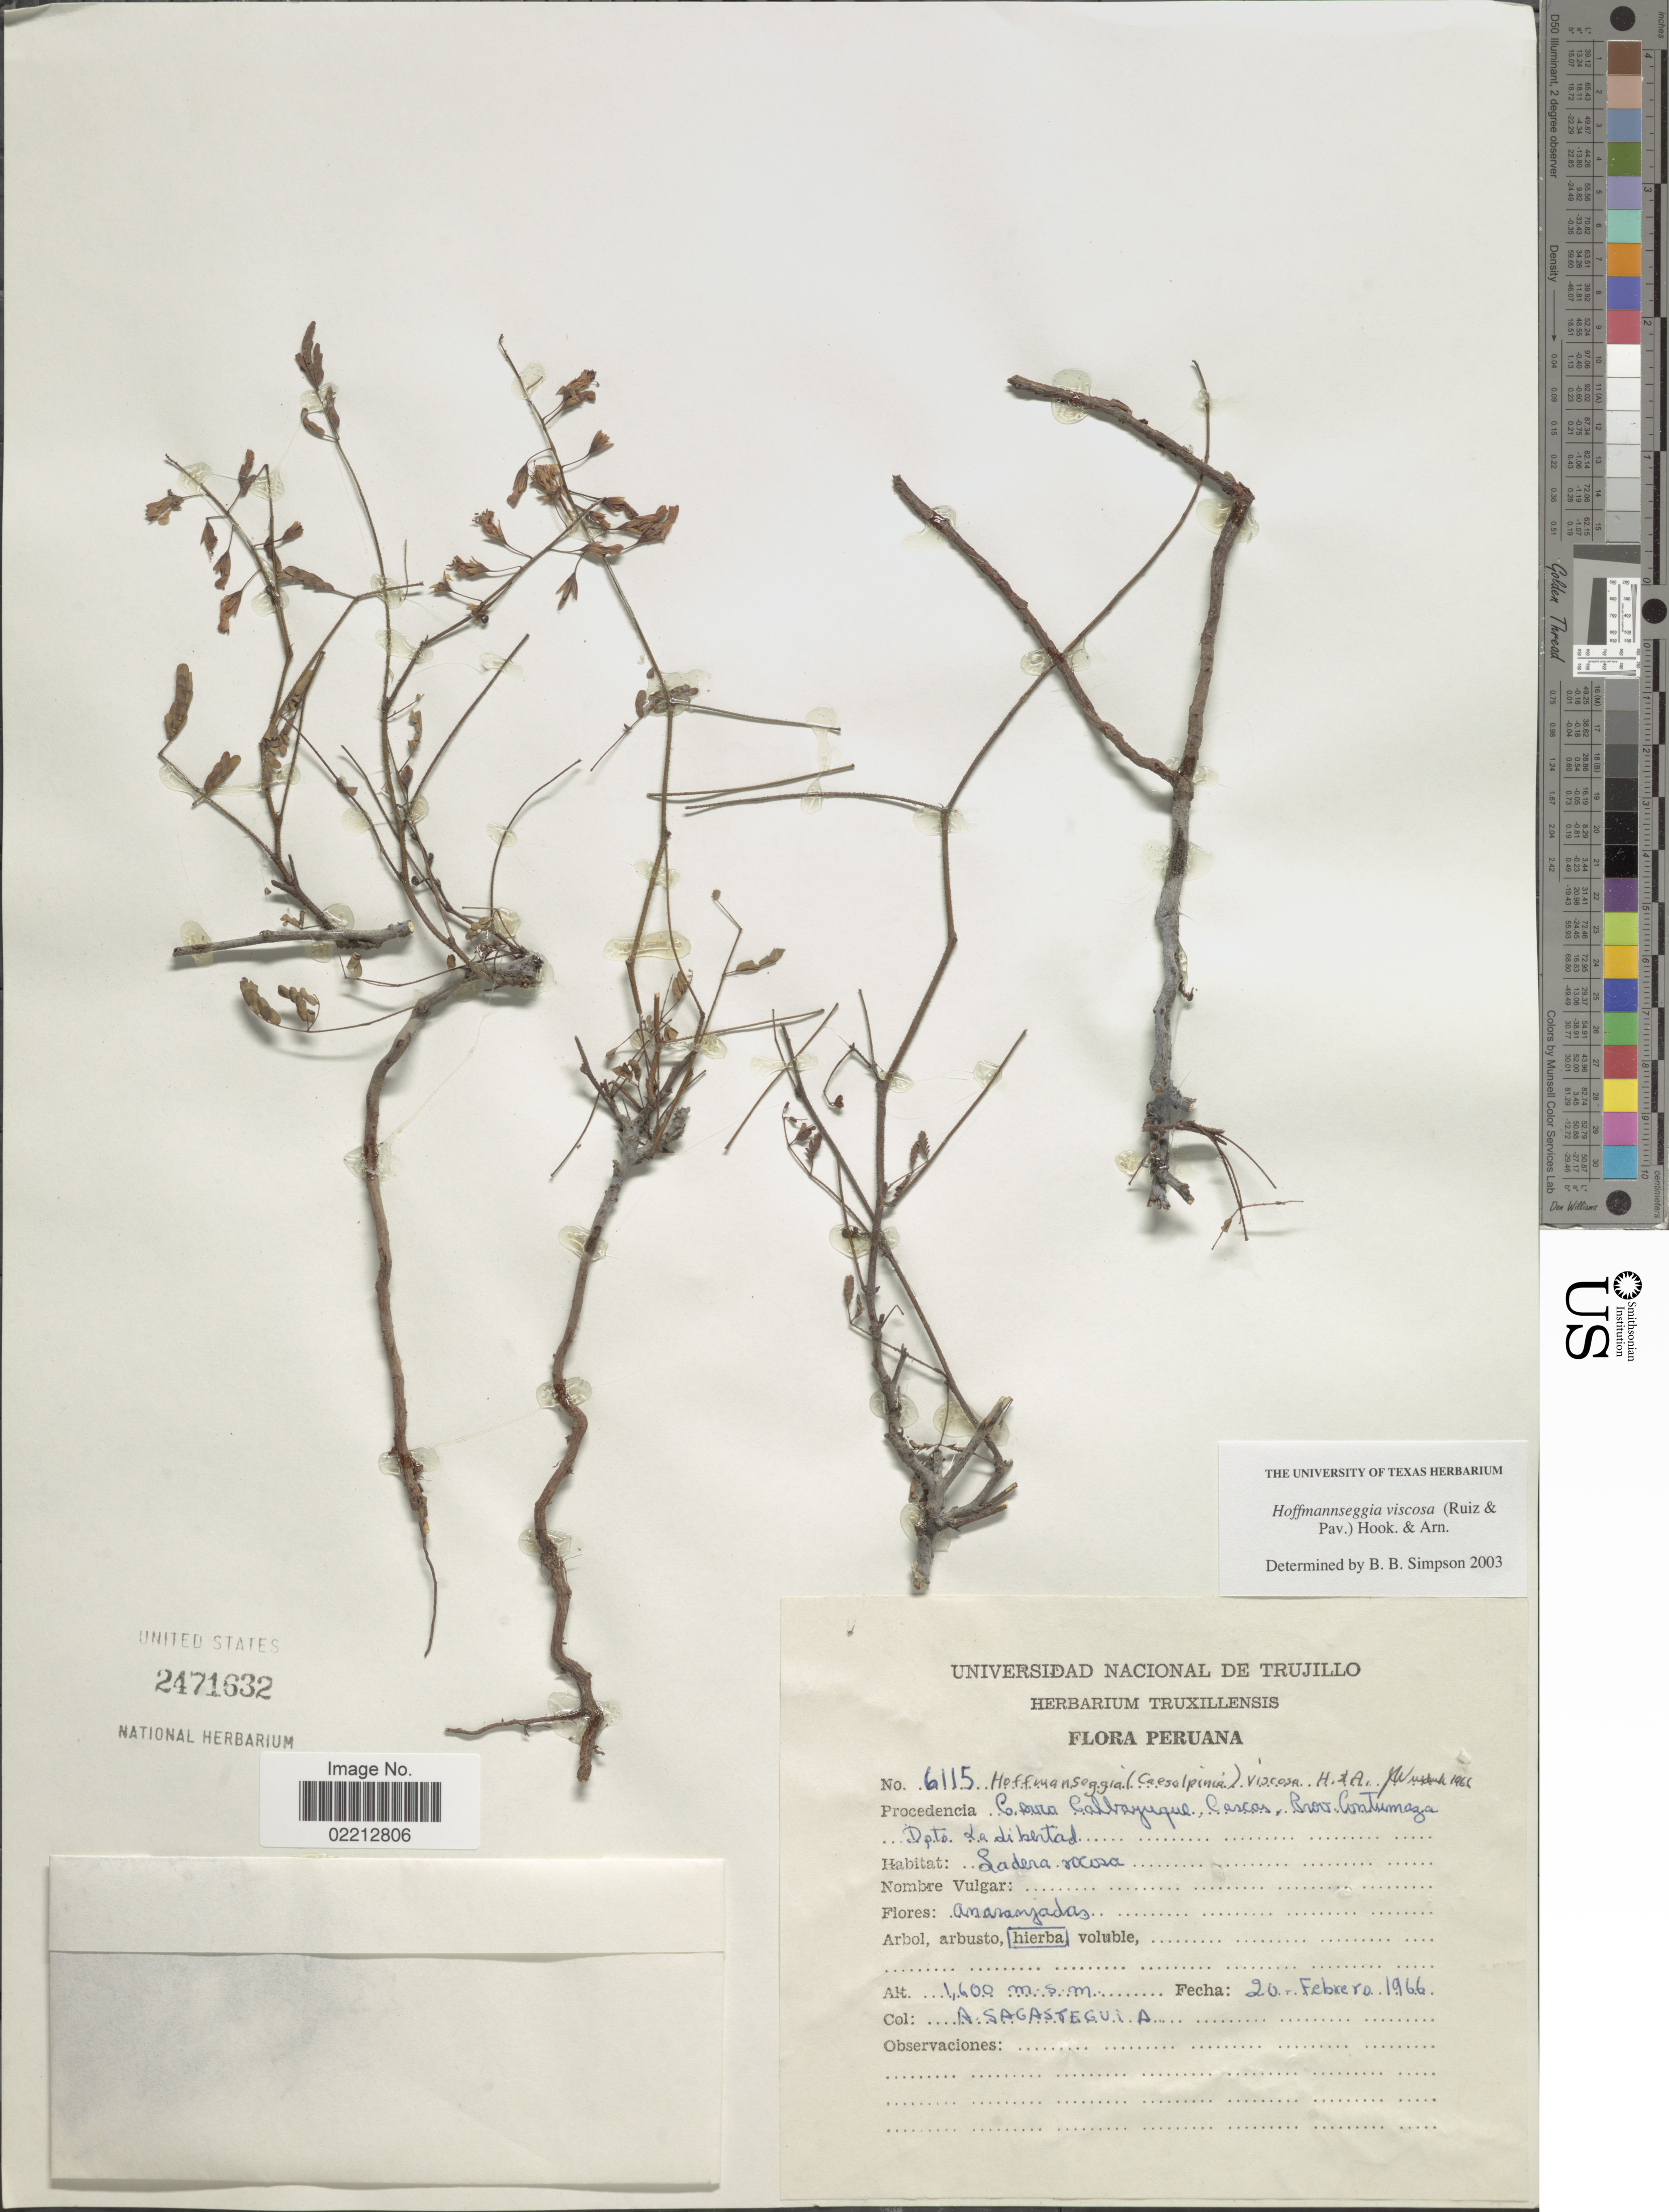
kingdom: Plantae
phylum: Tracheophyta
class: Magnoliopsida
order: Fabales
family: Fabaceae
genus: Hoffmannseggia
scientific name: Hoffmannseggia viscosa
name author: Hook. & Arn.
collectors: A. Sagástegui A.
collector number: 6115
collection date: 1966-02-20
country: Peru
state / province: La Libertad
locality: Couora Calbayuqul Cascas. Prov. Contumaza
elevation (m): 1600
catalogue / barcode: US 2471632